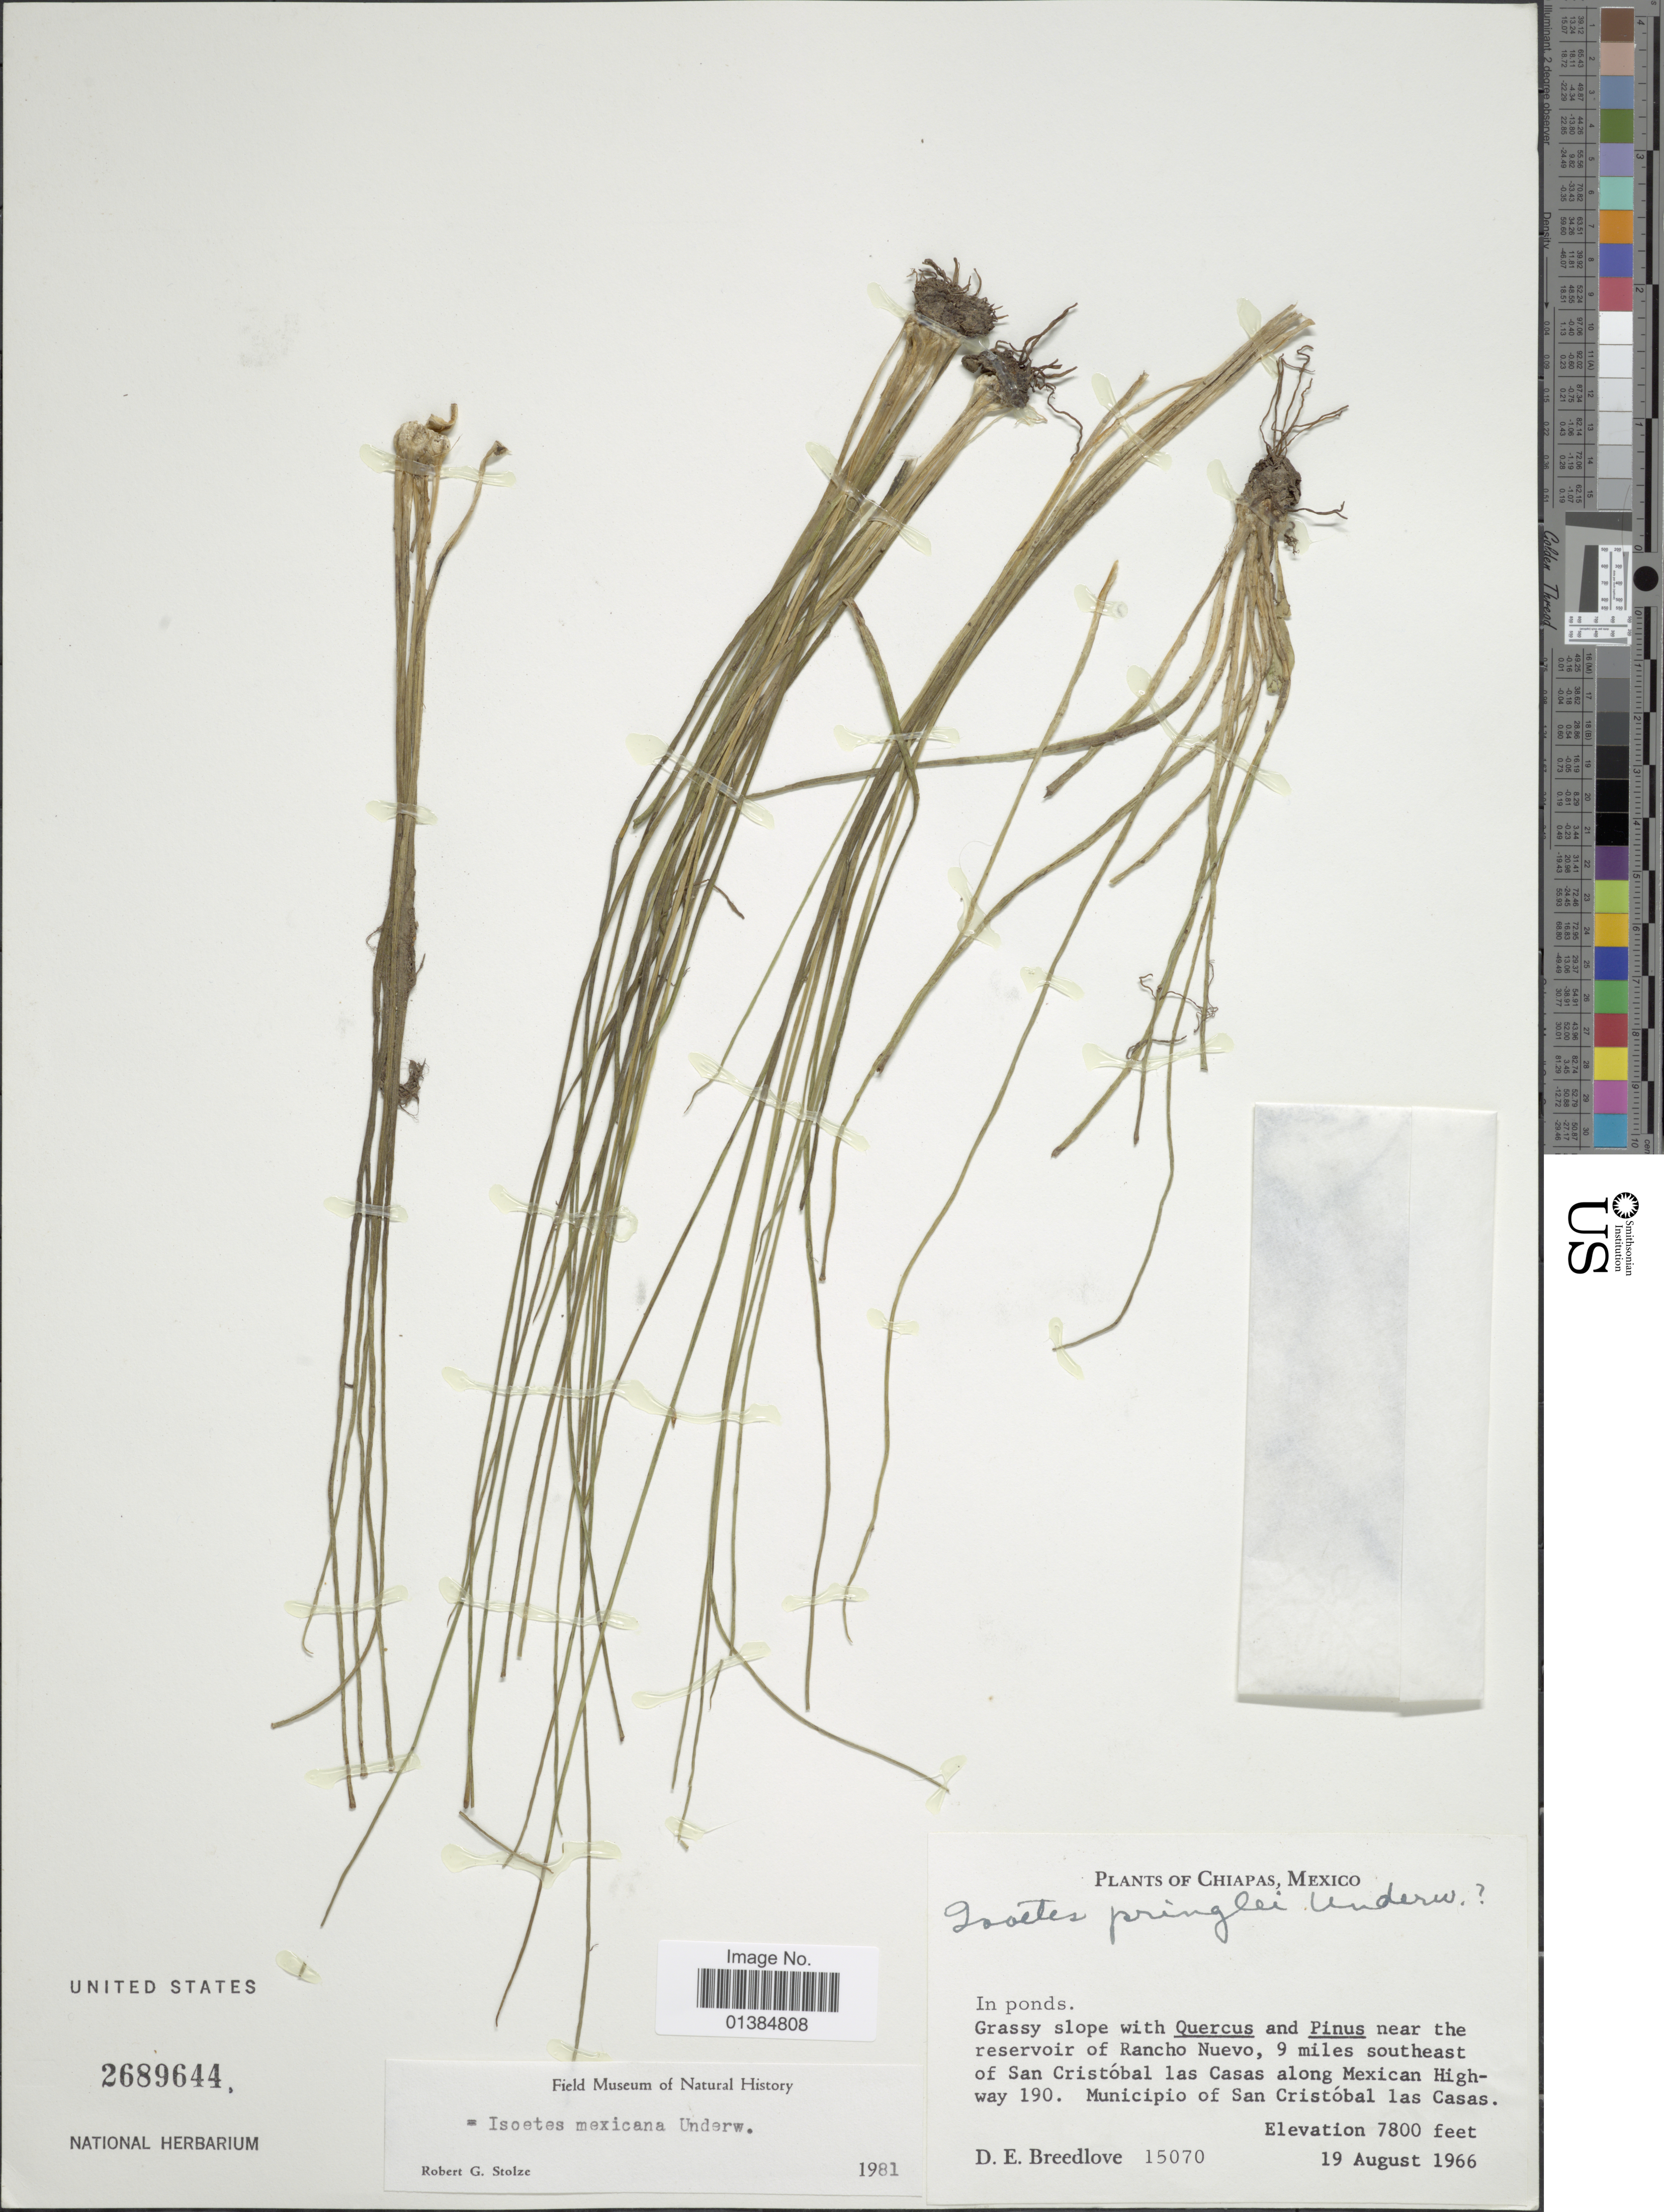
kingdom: Plantae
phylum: Tracheophyta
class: Lycopodiopsida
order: Isoetales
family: Isoetaceae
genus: Isoetes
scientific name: Isoetes mexicana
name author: Underw.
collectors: D. E. Breedlove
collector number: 15070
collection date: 1966-08-19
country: Mexico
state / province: Chiapas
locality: Grassy slope with Quercus and Pinus near the reservoir of Rancho Nuevo, 9 miles southeast of San Cristóbal las Casas along Mexican Highway 190. Municipio of San Cristóbal las Casas.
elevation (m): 2377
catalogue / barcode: US 2689644